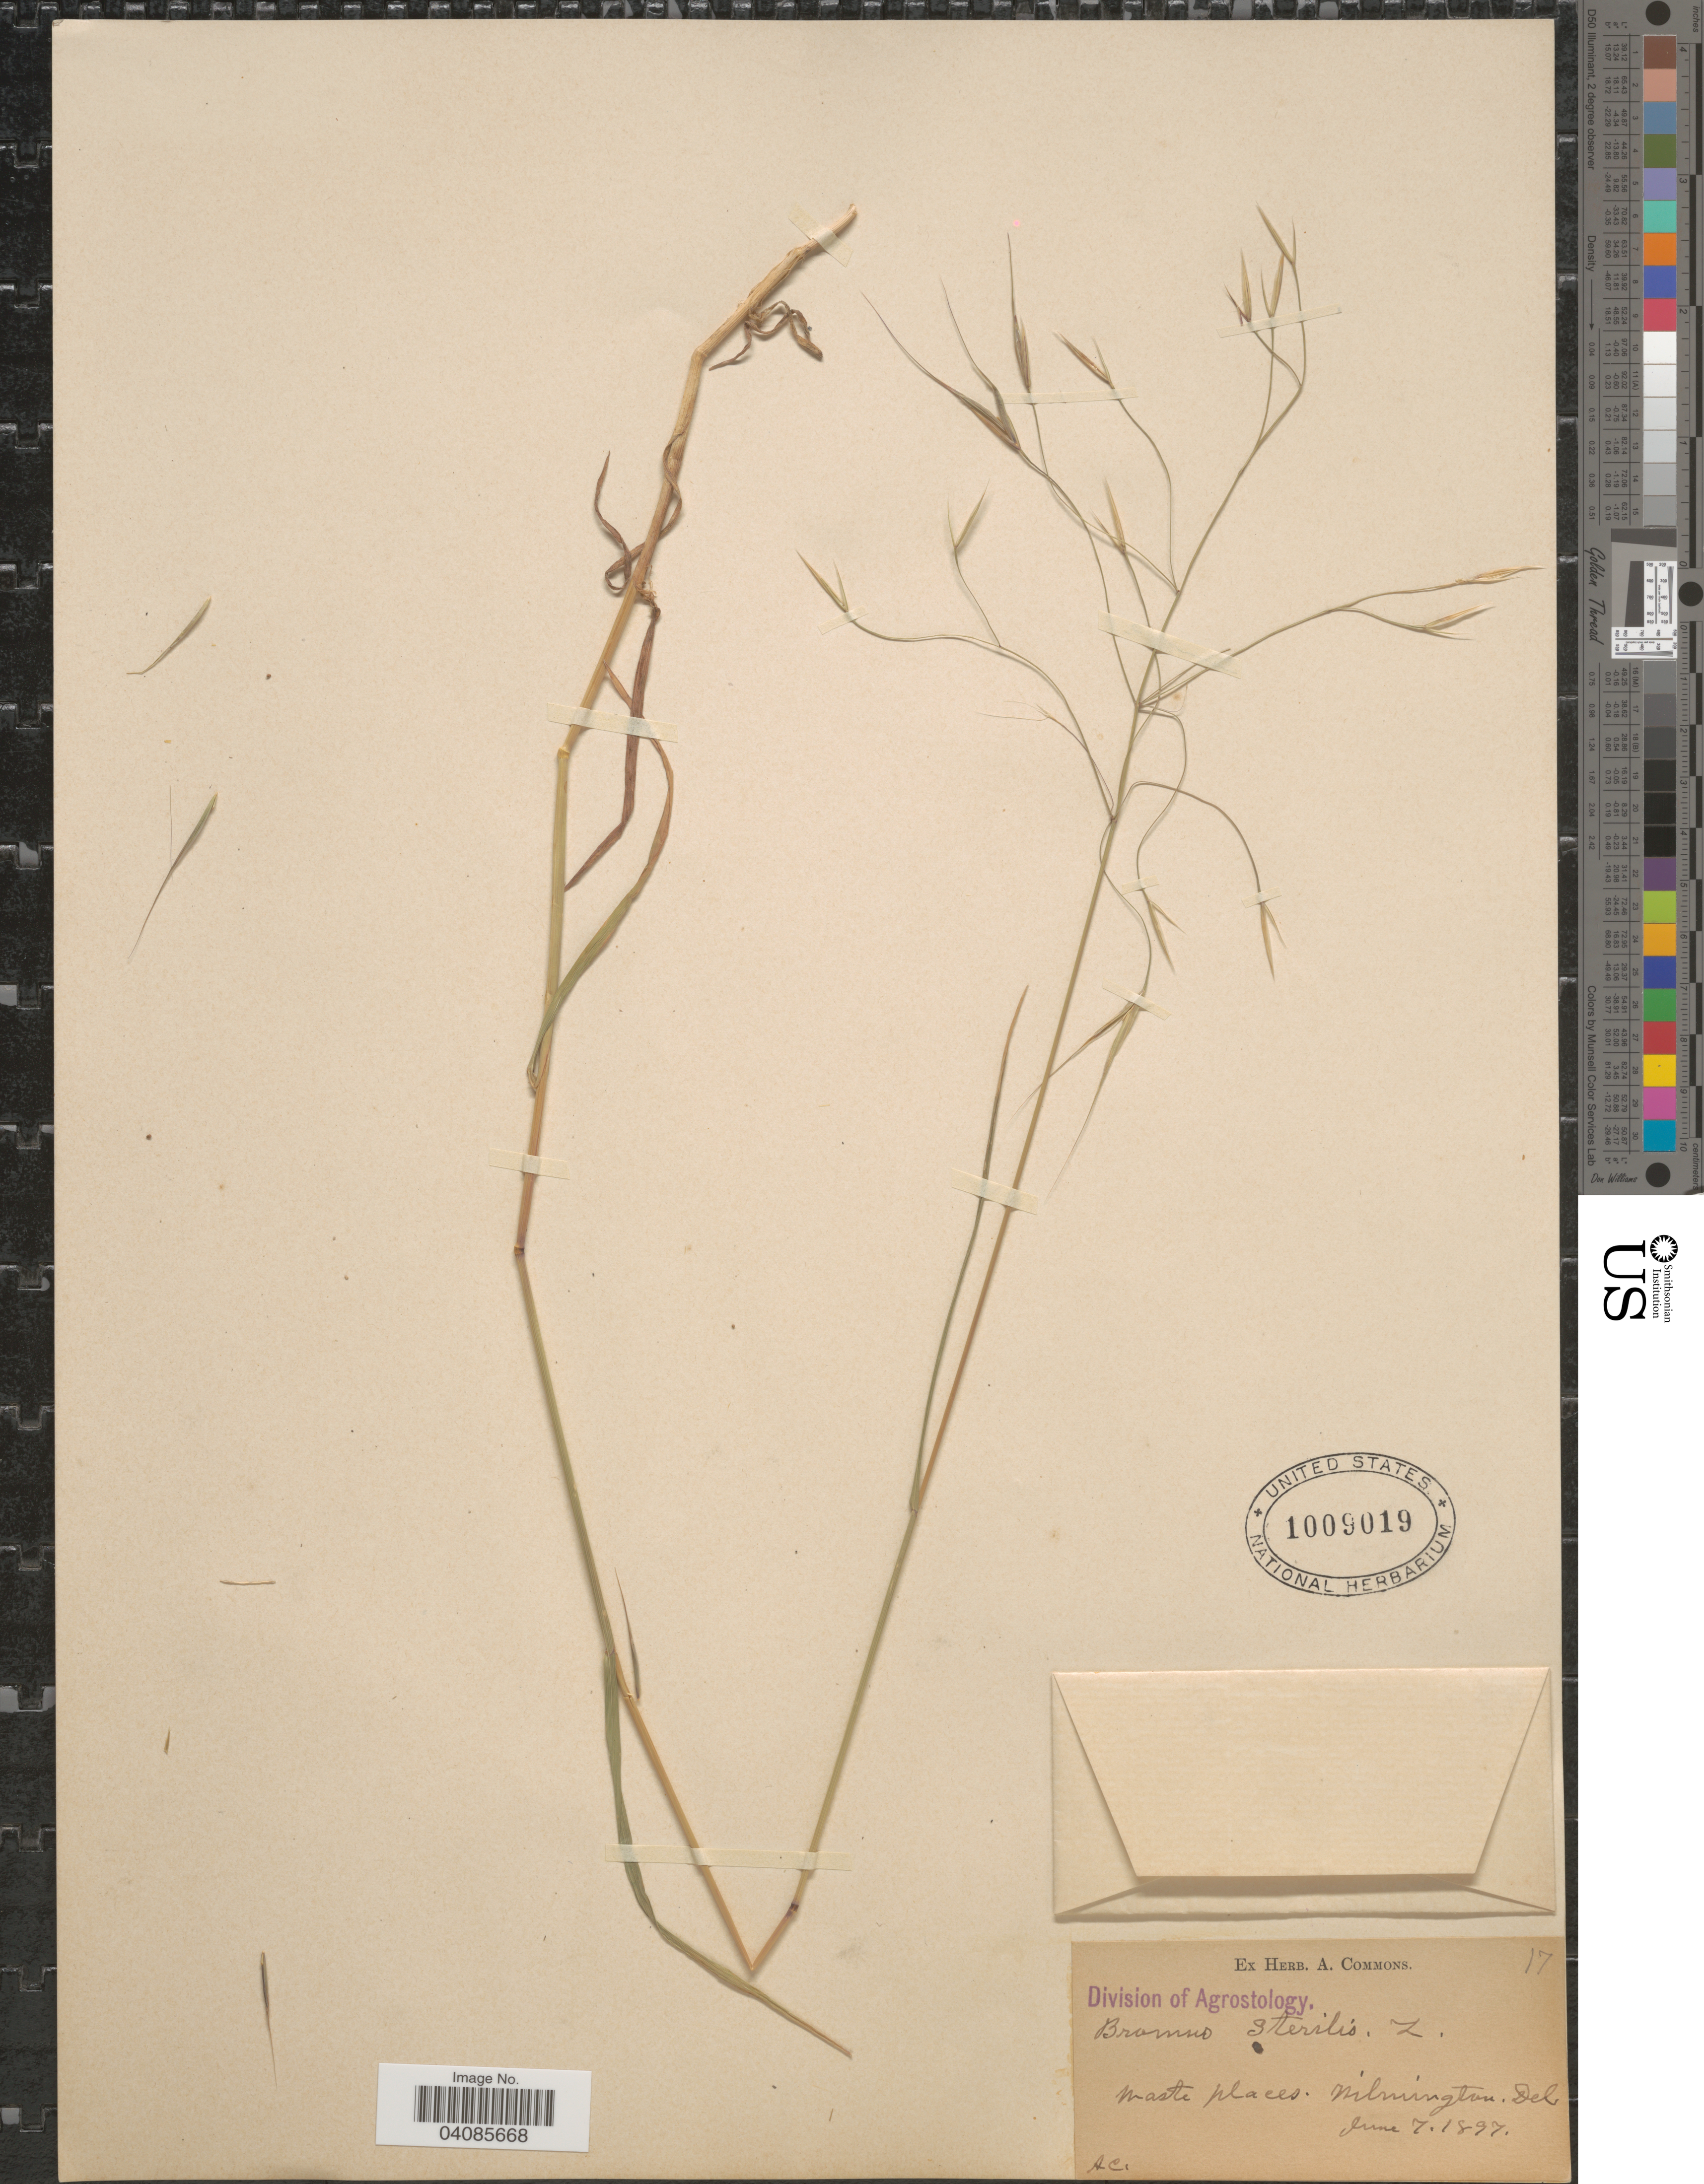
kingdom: Plantae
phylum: Tracheophyta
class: Liliopsida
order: Poales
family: Poaceae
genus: Bromus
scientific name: Bromus sterilis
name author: L.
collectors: A. Commons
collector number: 17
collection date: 1897-06-07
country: United States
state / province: Delaware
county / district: New Castle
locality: Wilmington.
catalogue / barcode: US 1009019